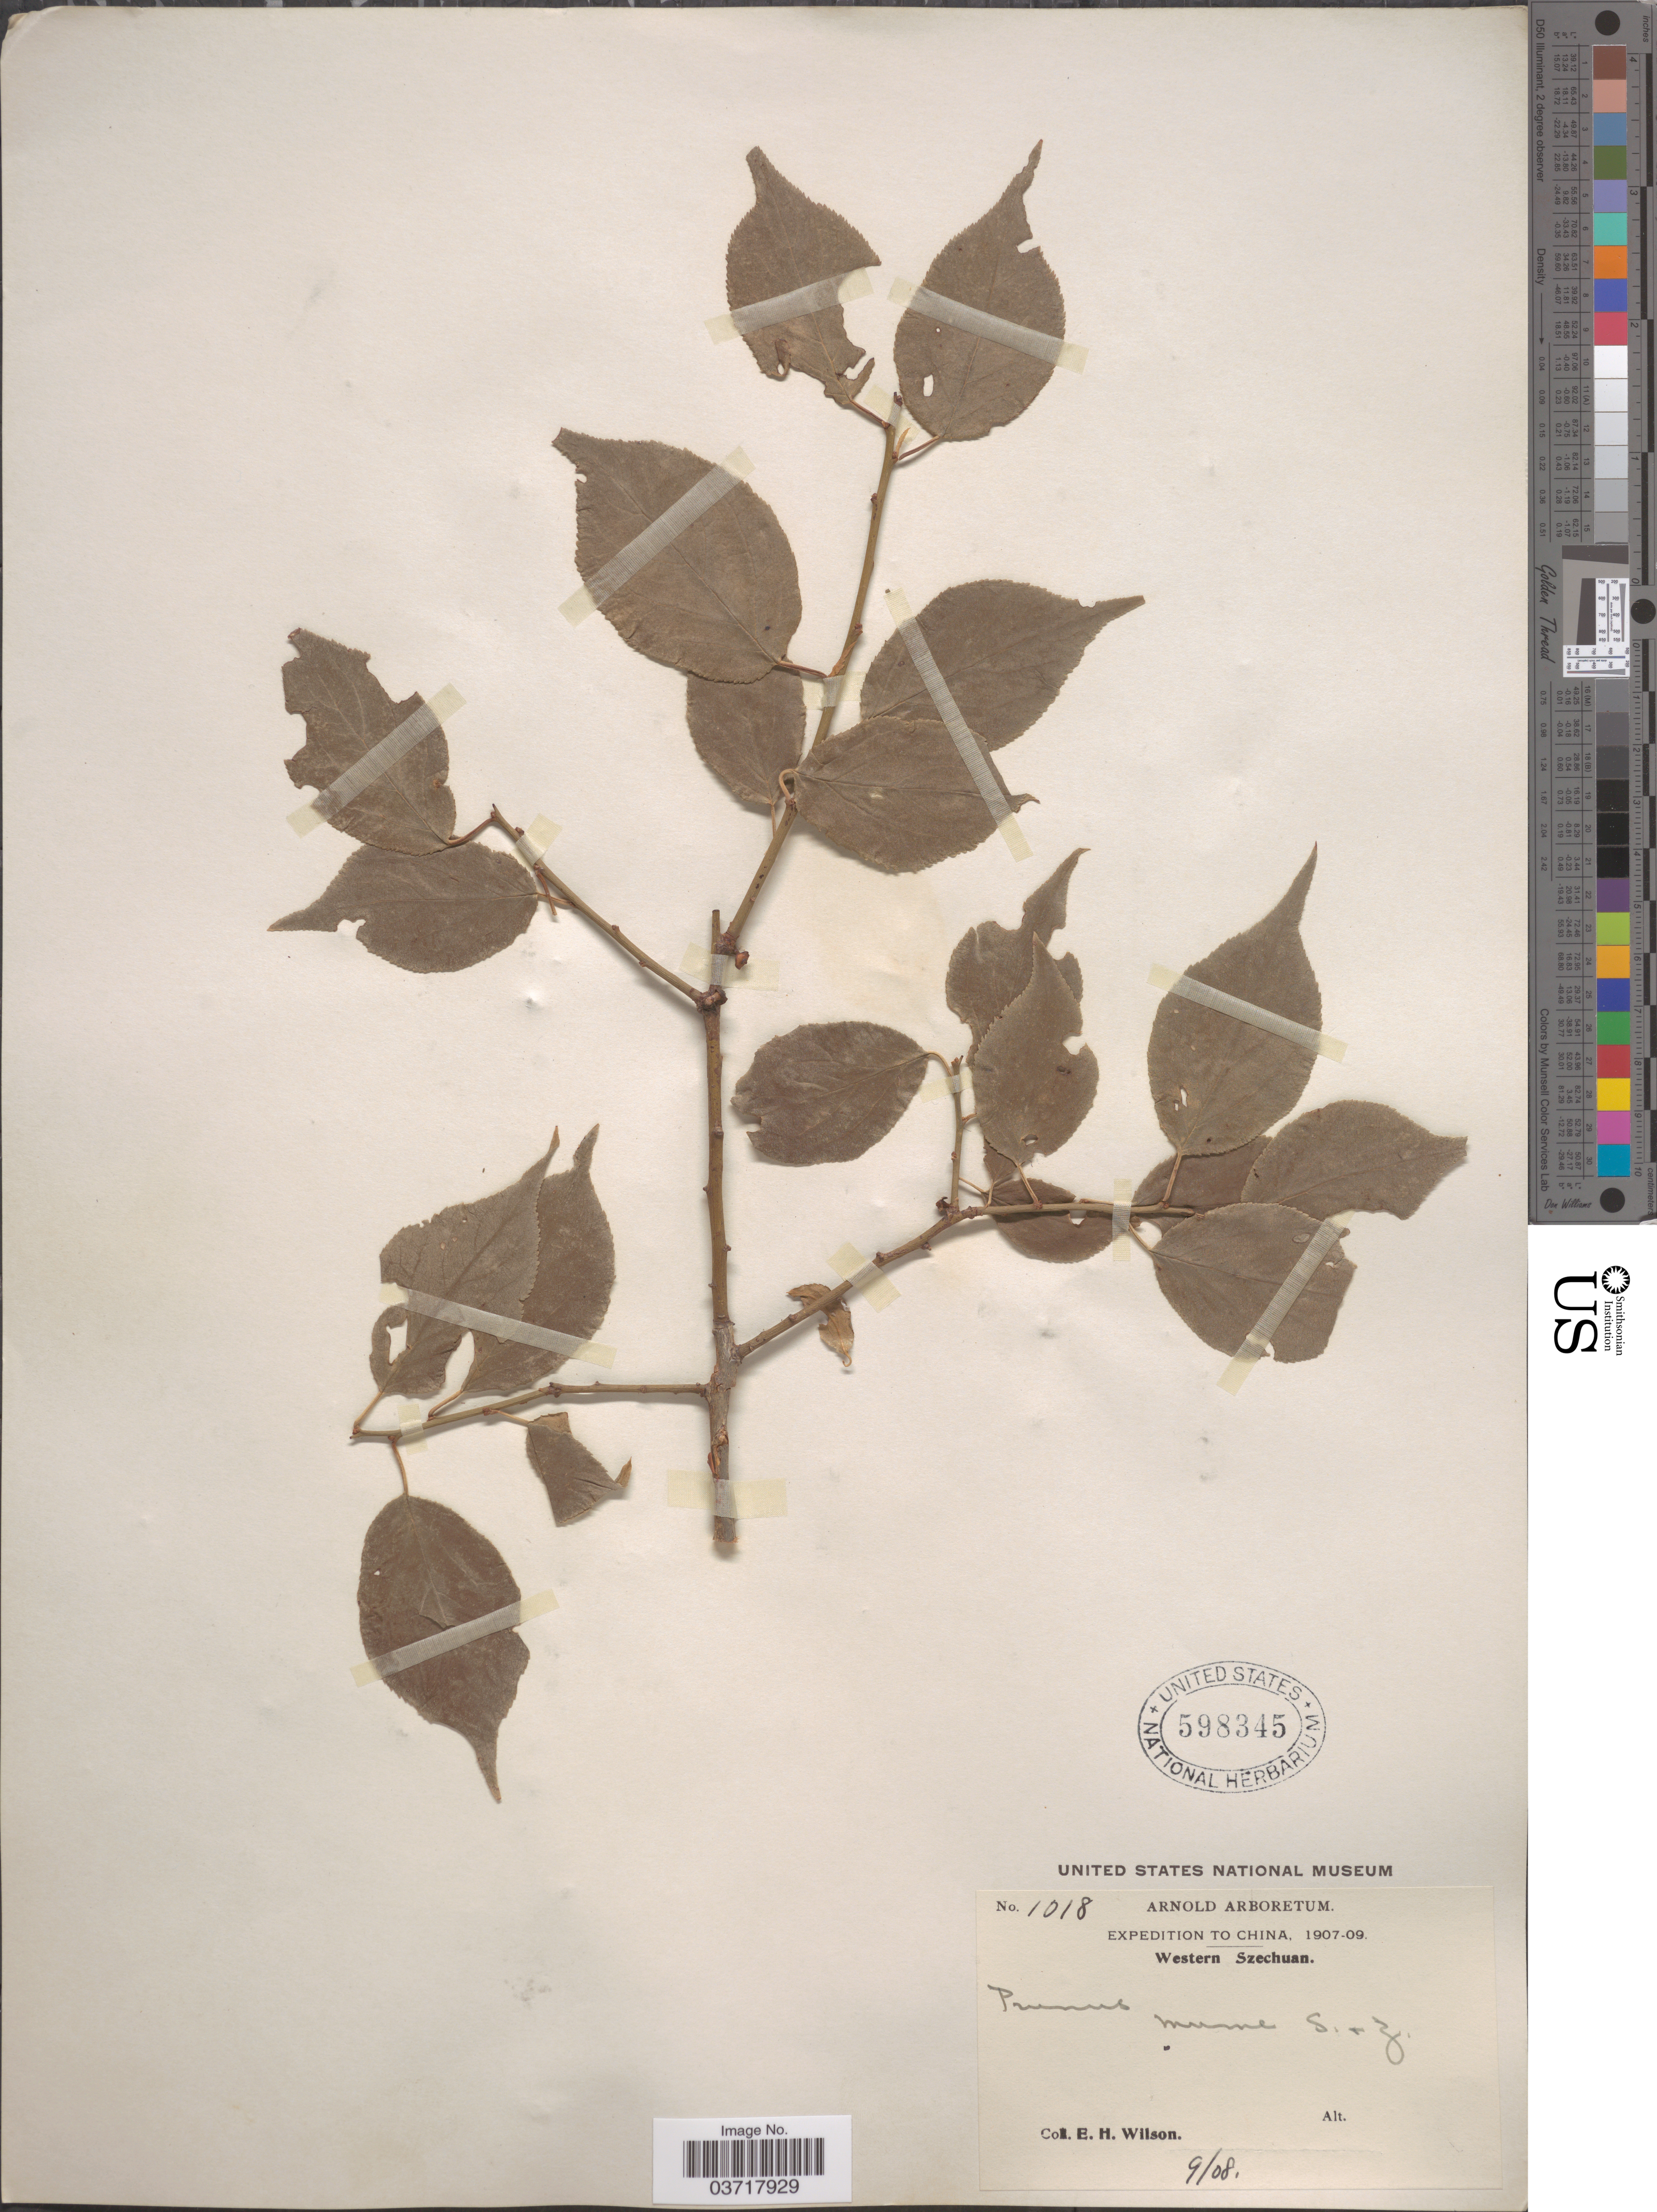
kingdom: Plantae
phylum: Tracheophyta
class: Magnoliopsida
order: Rosales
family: Rosaceae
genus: Prunus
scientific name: Prunus mume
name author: (Siebold) Siebold & Zucc.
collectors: E. Wilson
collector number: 1018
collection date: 1908-09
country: China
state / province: Sichuan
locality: Western Szechuan.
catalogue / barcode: US 598345